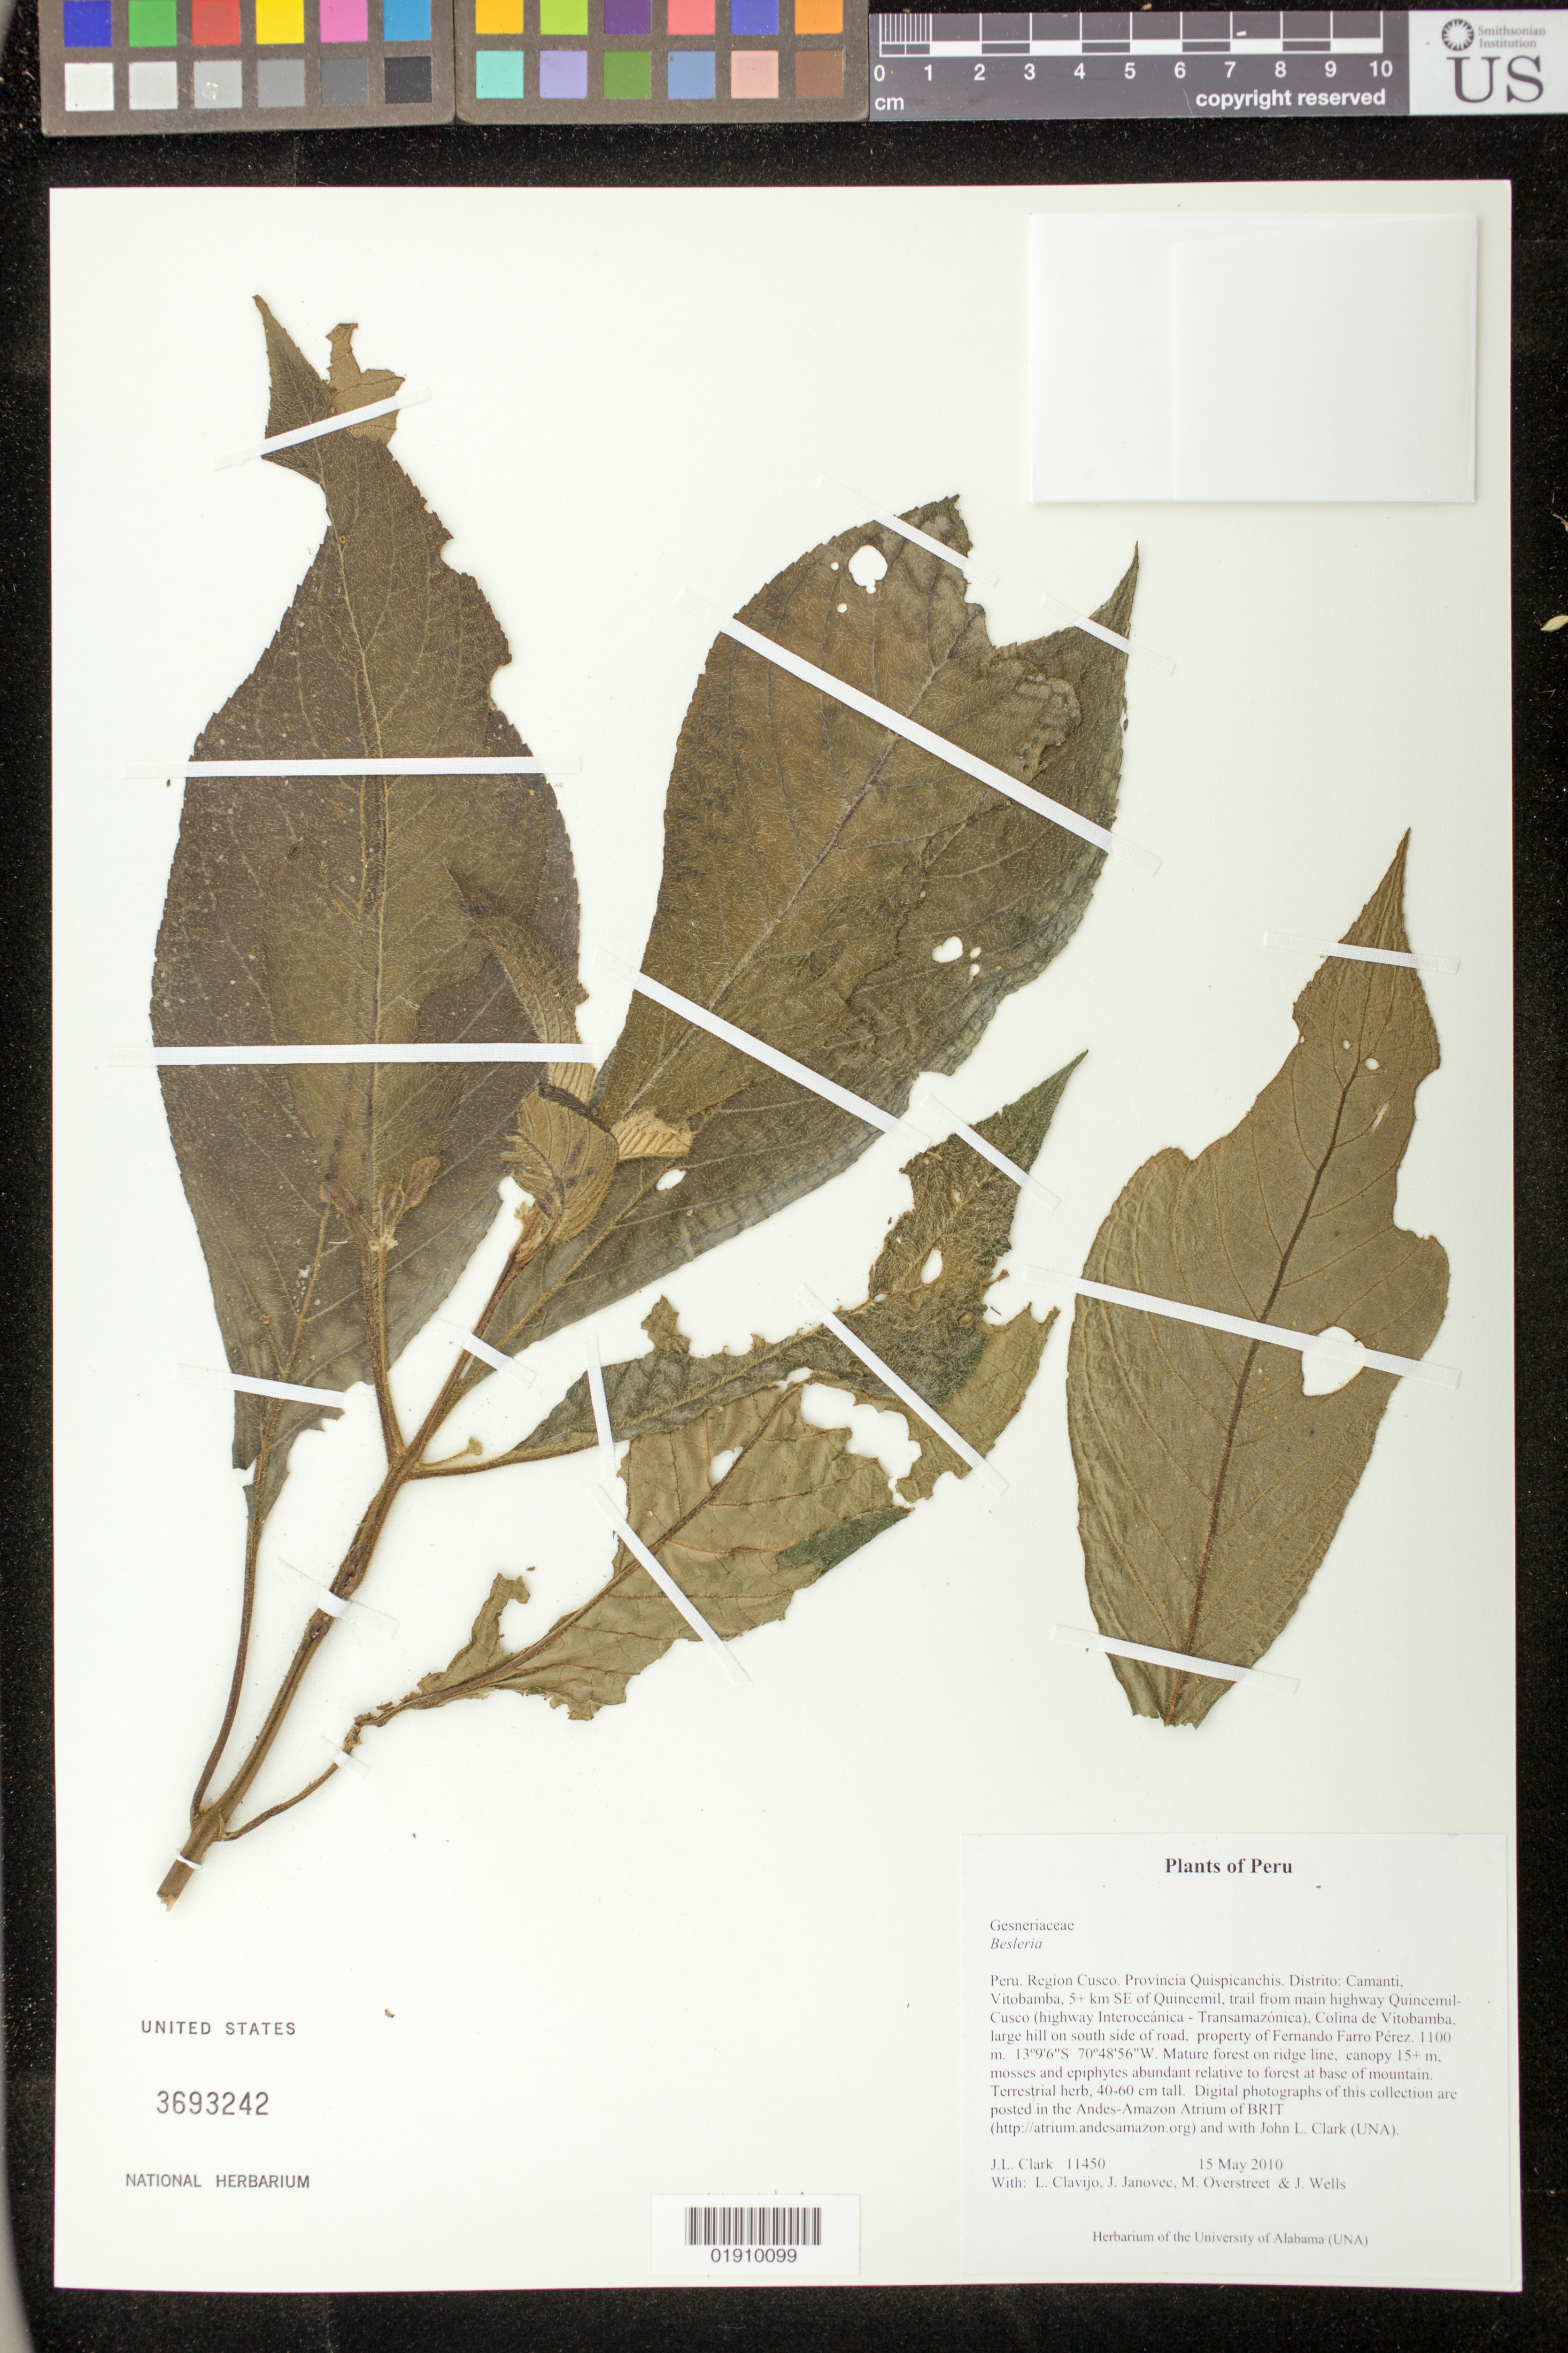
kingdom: Plantae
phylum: Tracheophyta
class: Magnoliopsida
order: Lamiales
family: Gesneriaceae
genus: Besleria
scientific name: Besleria sp.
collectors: J. L. Clark, L. Clavijo, J. Janovec, M. Overstreet & J. Wells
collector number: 11450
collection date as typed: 15 May 2010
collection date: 2010-05-15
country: Peru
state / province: Cusco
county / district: Quispicanchis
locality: Distrito: Camanti, Vitobamba, 5+km SE of Quincemil, trail from main highway Quincemil-Cusco (highway Interoceanica-Transamazonica), Colina de Vitobamba, large hill on south side of road, property of Fernando Farro Perez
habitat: Mature forest on ridge line, canopy 15+m, mosses and epiphytes abundant relative to forest at base of mountain.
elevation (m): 1100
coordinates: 13 09 6 S, 70 48 56 W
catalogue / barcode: US 3693242